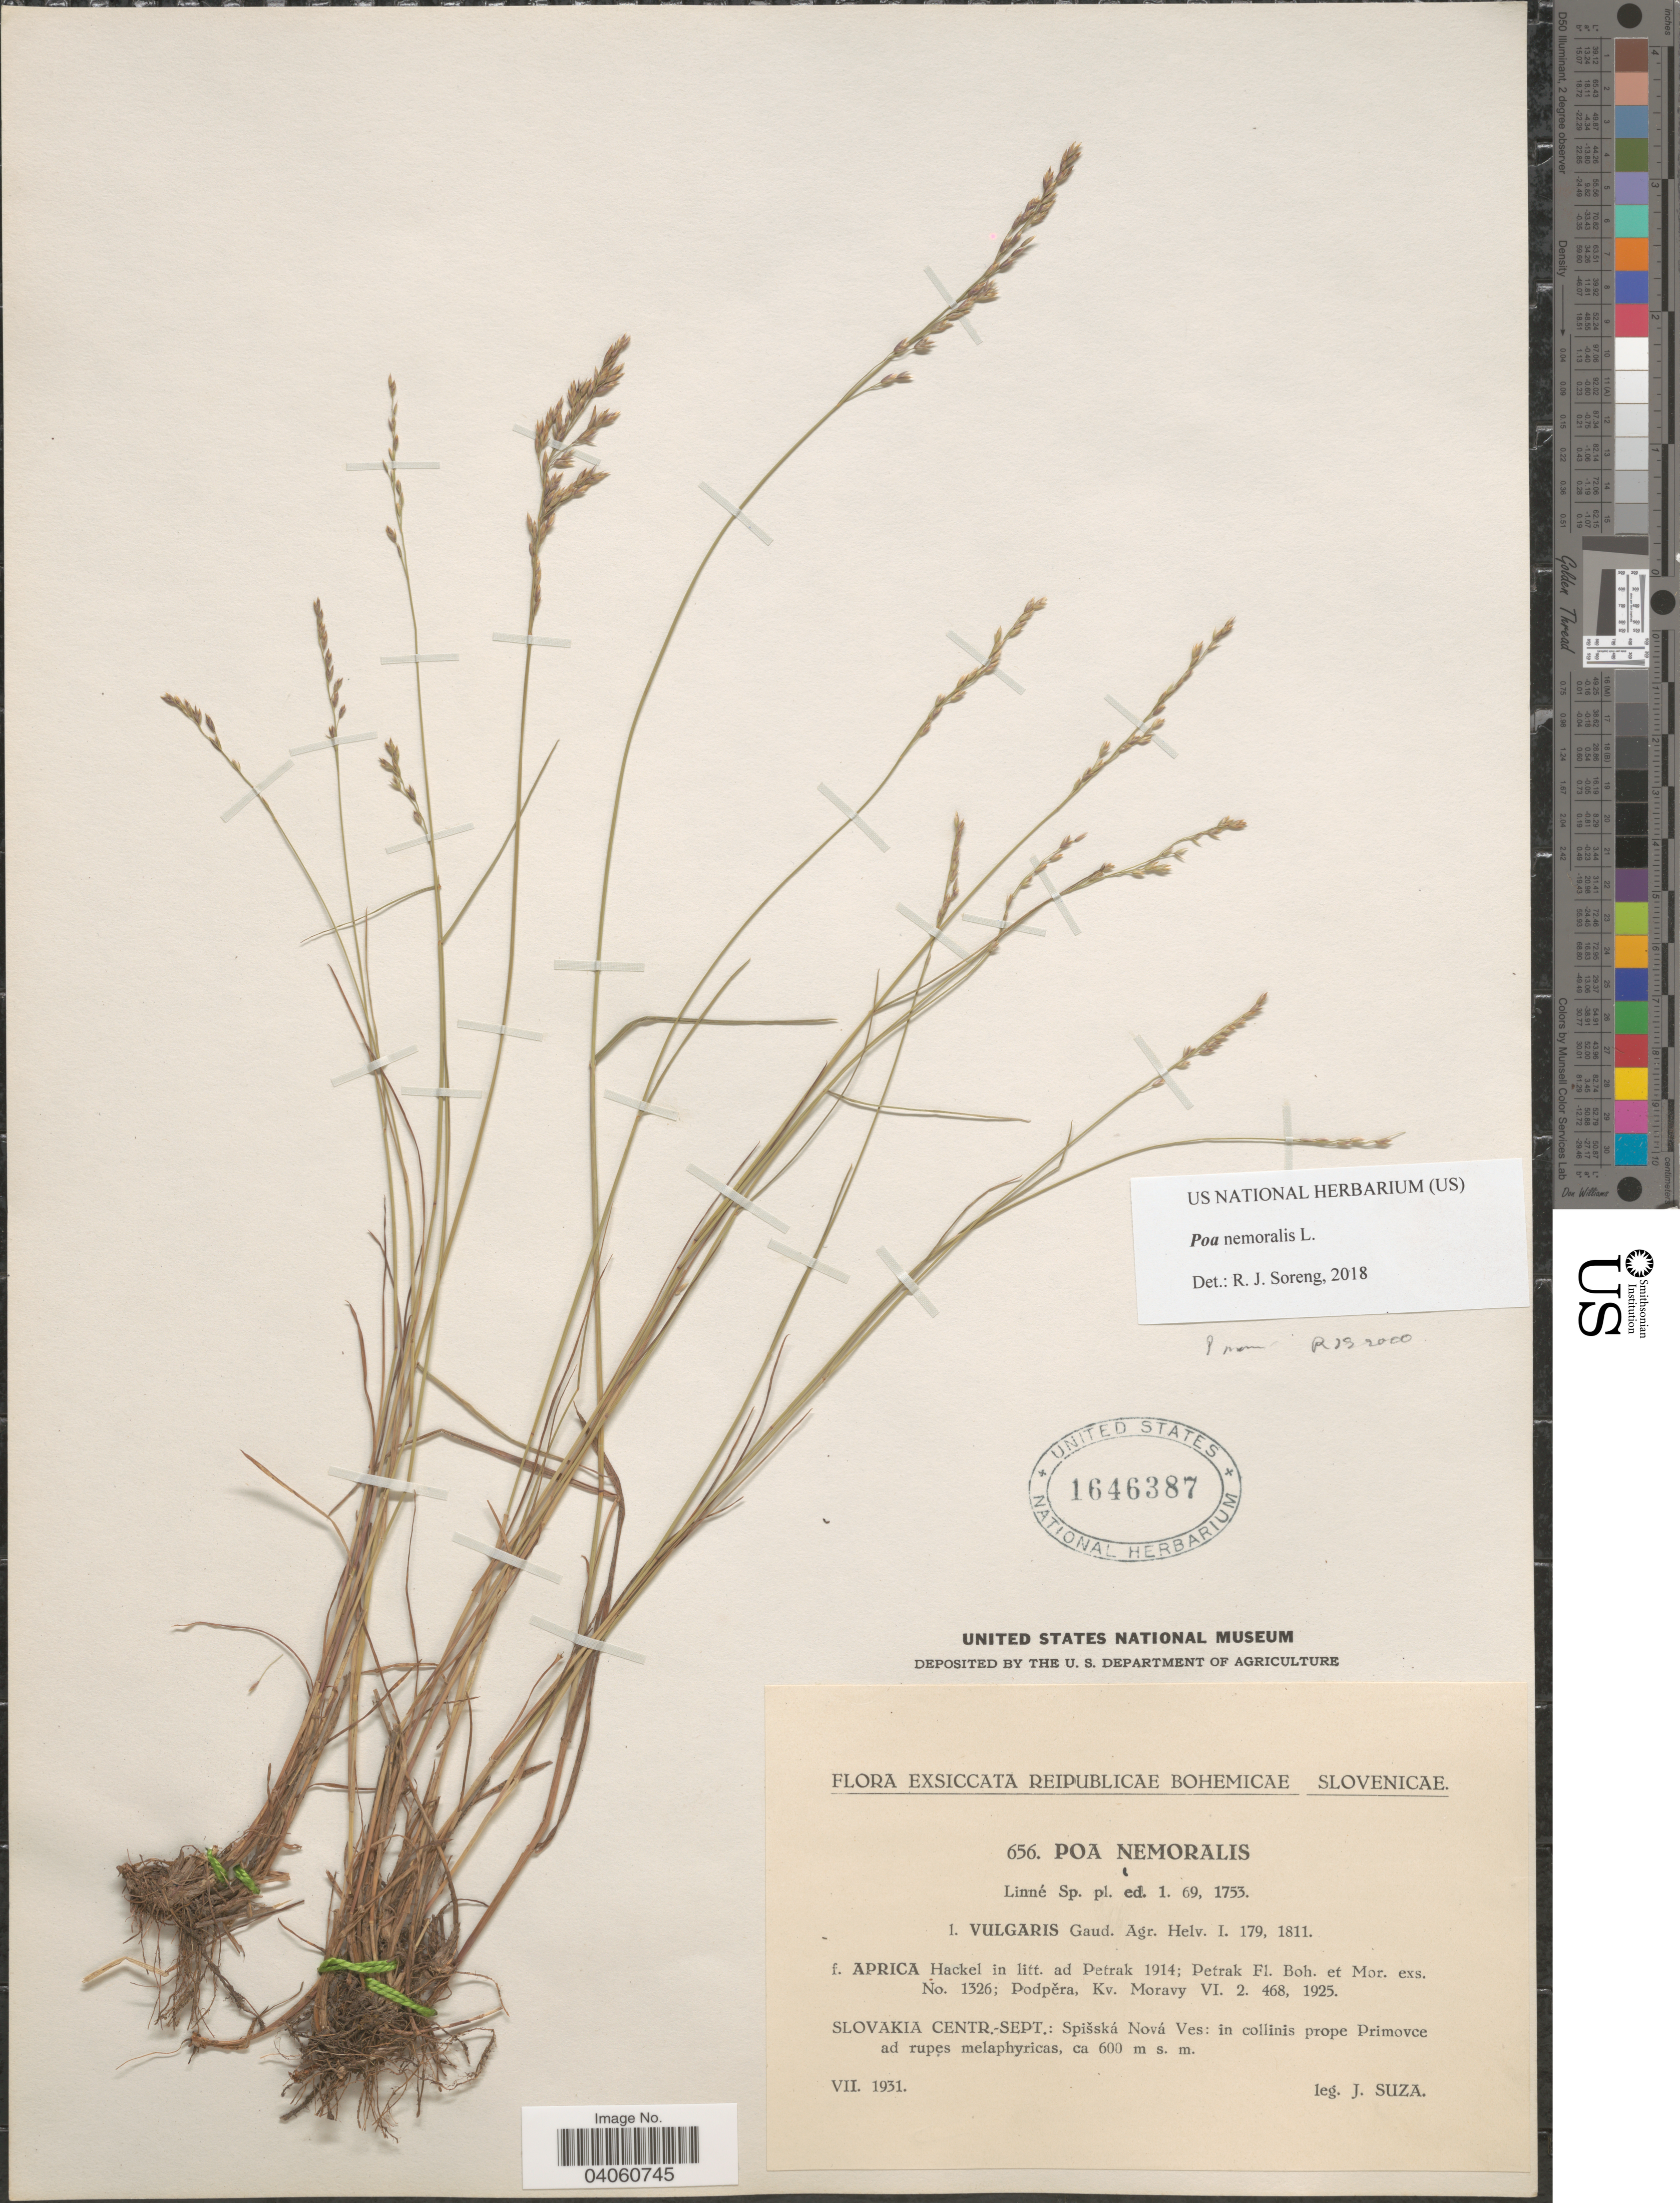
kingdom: Plantae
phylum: Tracheophyta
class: Liliopsida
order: Poales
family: Poaceae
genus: Poa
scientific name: Poa nemoralis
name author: L.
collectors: J. Suza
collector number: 656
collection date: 1931-07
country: Slovakia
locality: Slovakia Centra.-Sept.: Spišská Nová Ves: in collinis prope Promivce ad rupes melaphyricas.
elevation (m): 600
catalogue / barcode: US 1646387